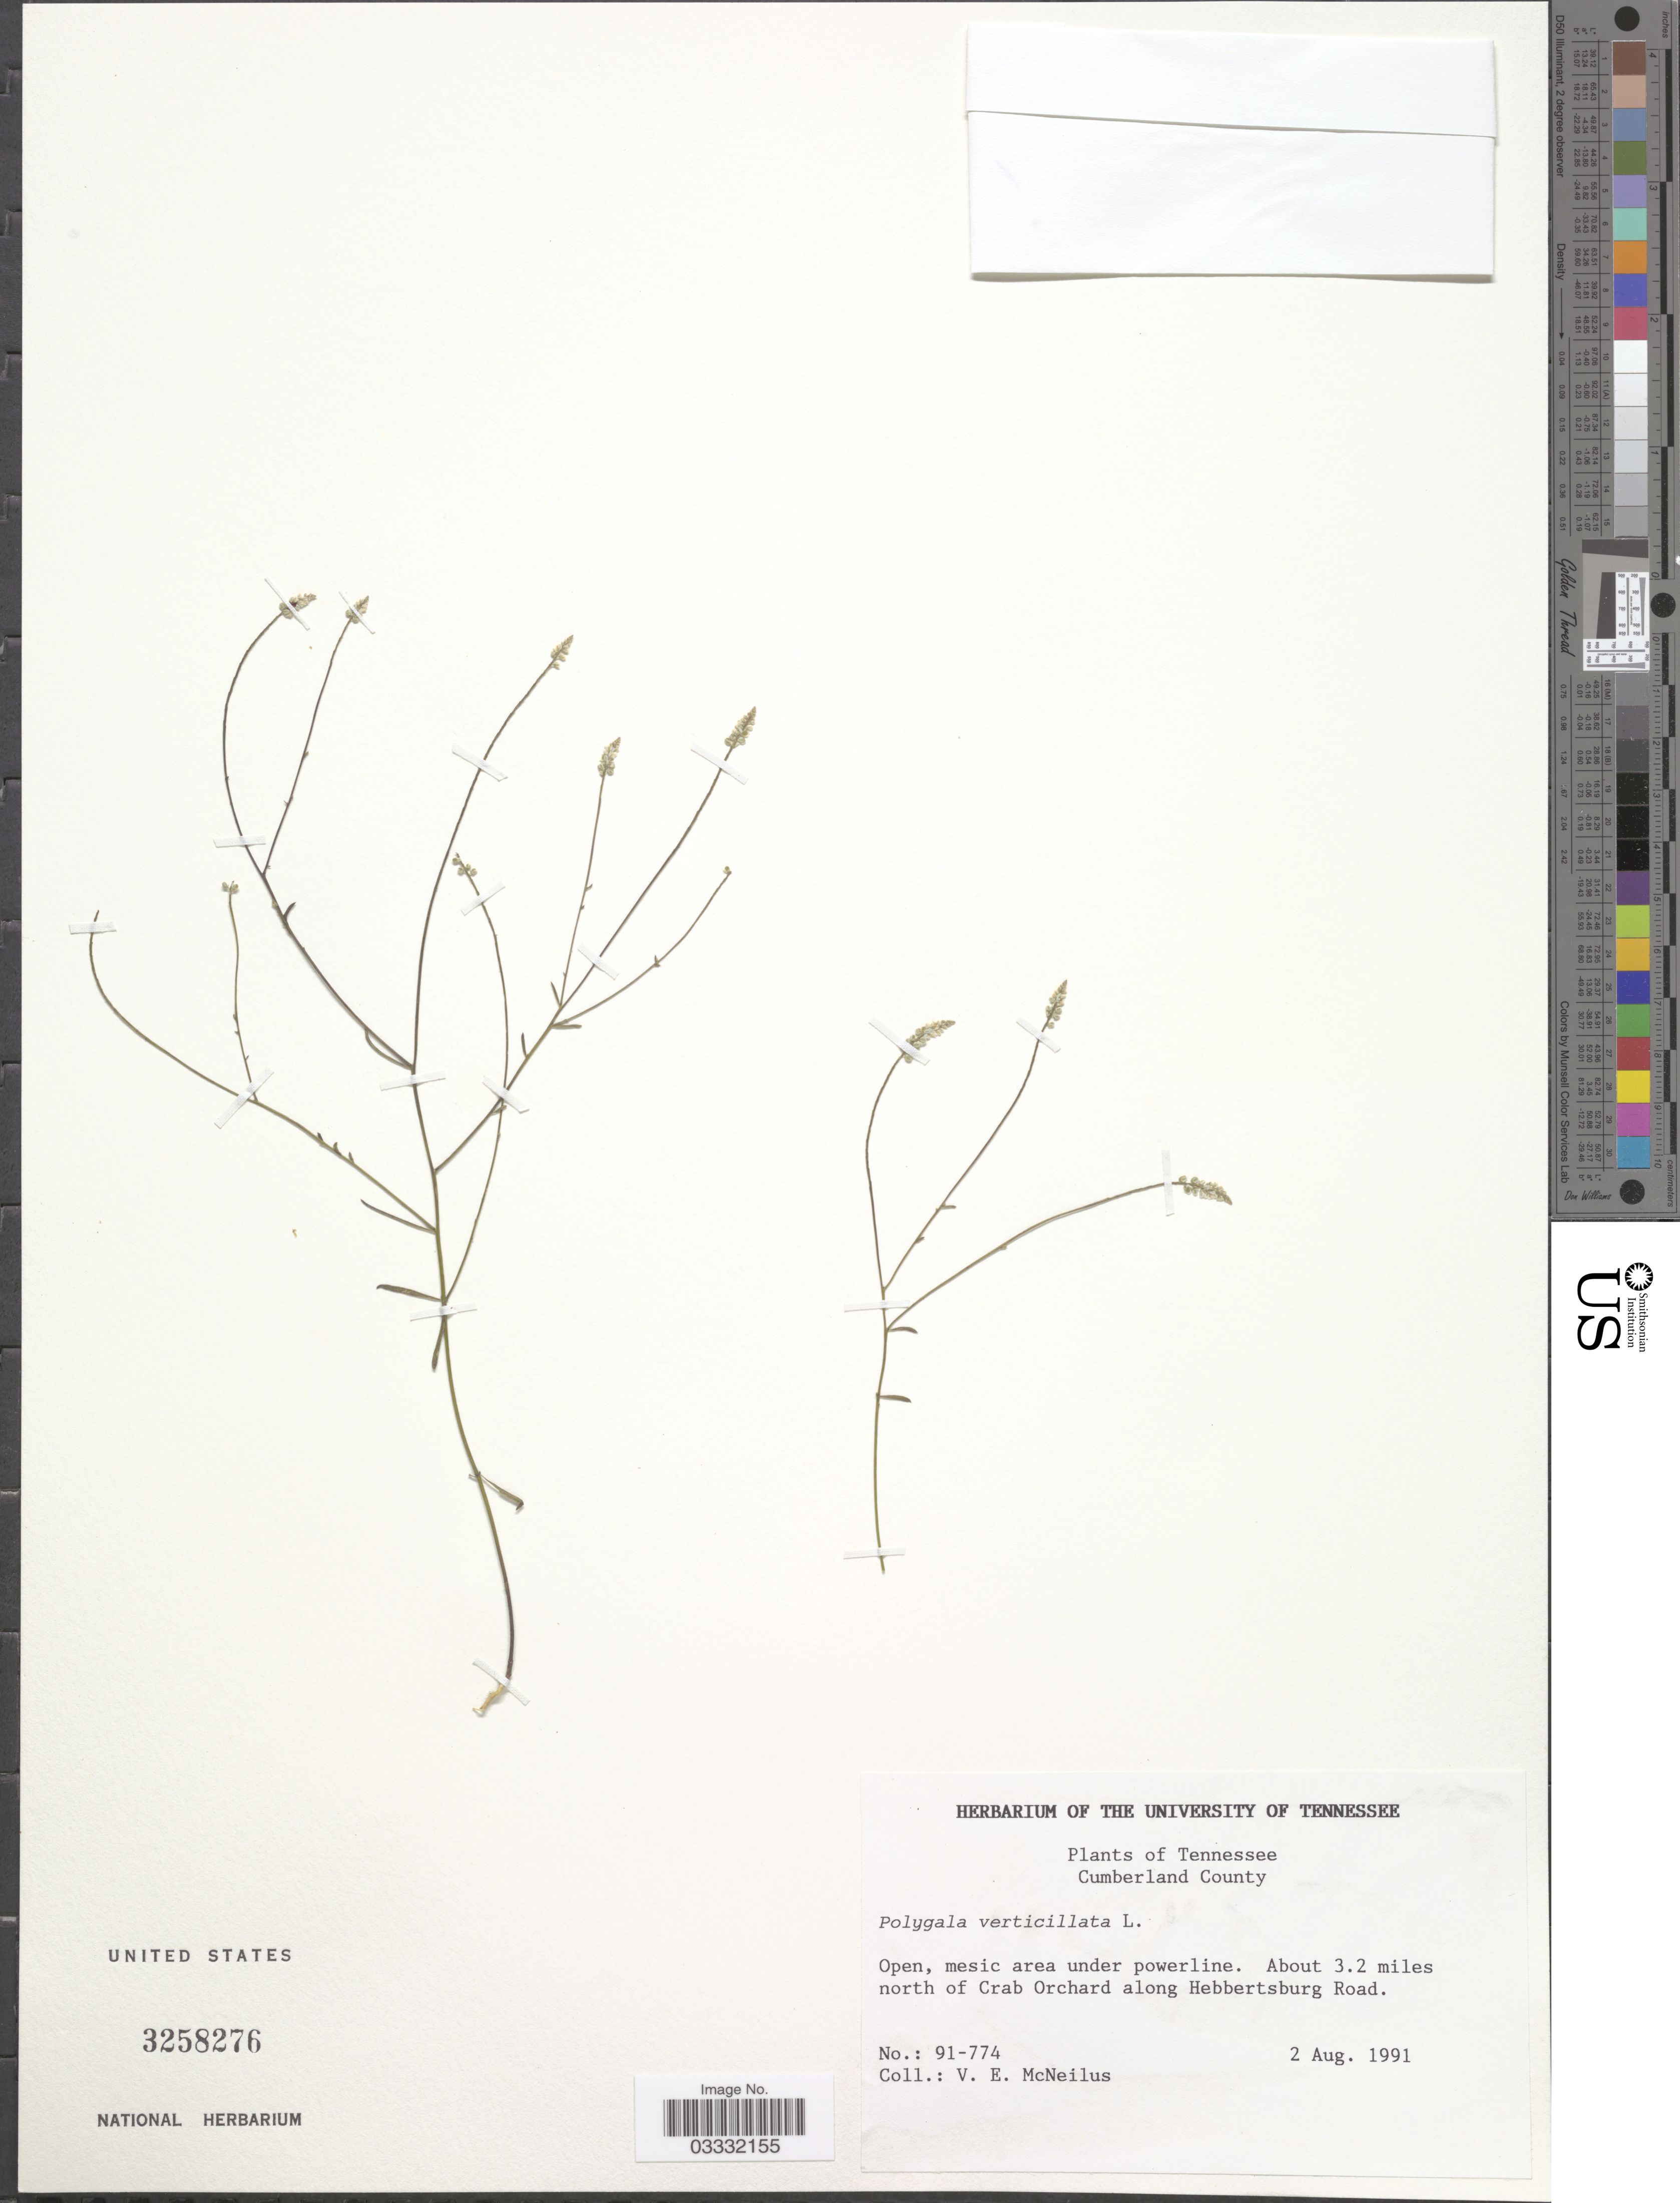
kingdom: Plantae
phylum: Tracheophyta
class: Magnoliopsida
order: Fabales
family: Polygalaceae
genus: Polygala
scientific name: Polygala verticillata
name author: L.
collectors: V. Mcneilus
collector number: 91-774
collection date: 1991-08-02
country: United States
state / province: Tennessee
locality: Cumberland County. Open, mesic area under powerline. About 3.2 miles north of Crab Orchard along Hebbertsburg Road.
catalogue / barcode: US 3258276